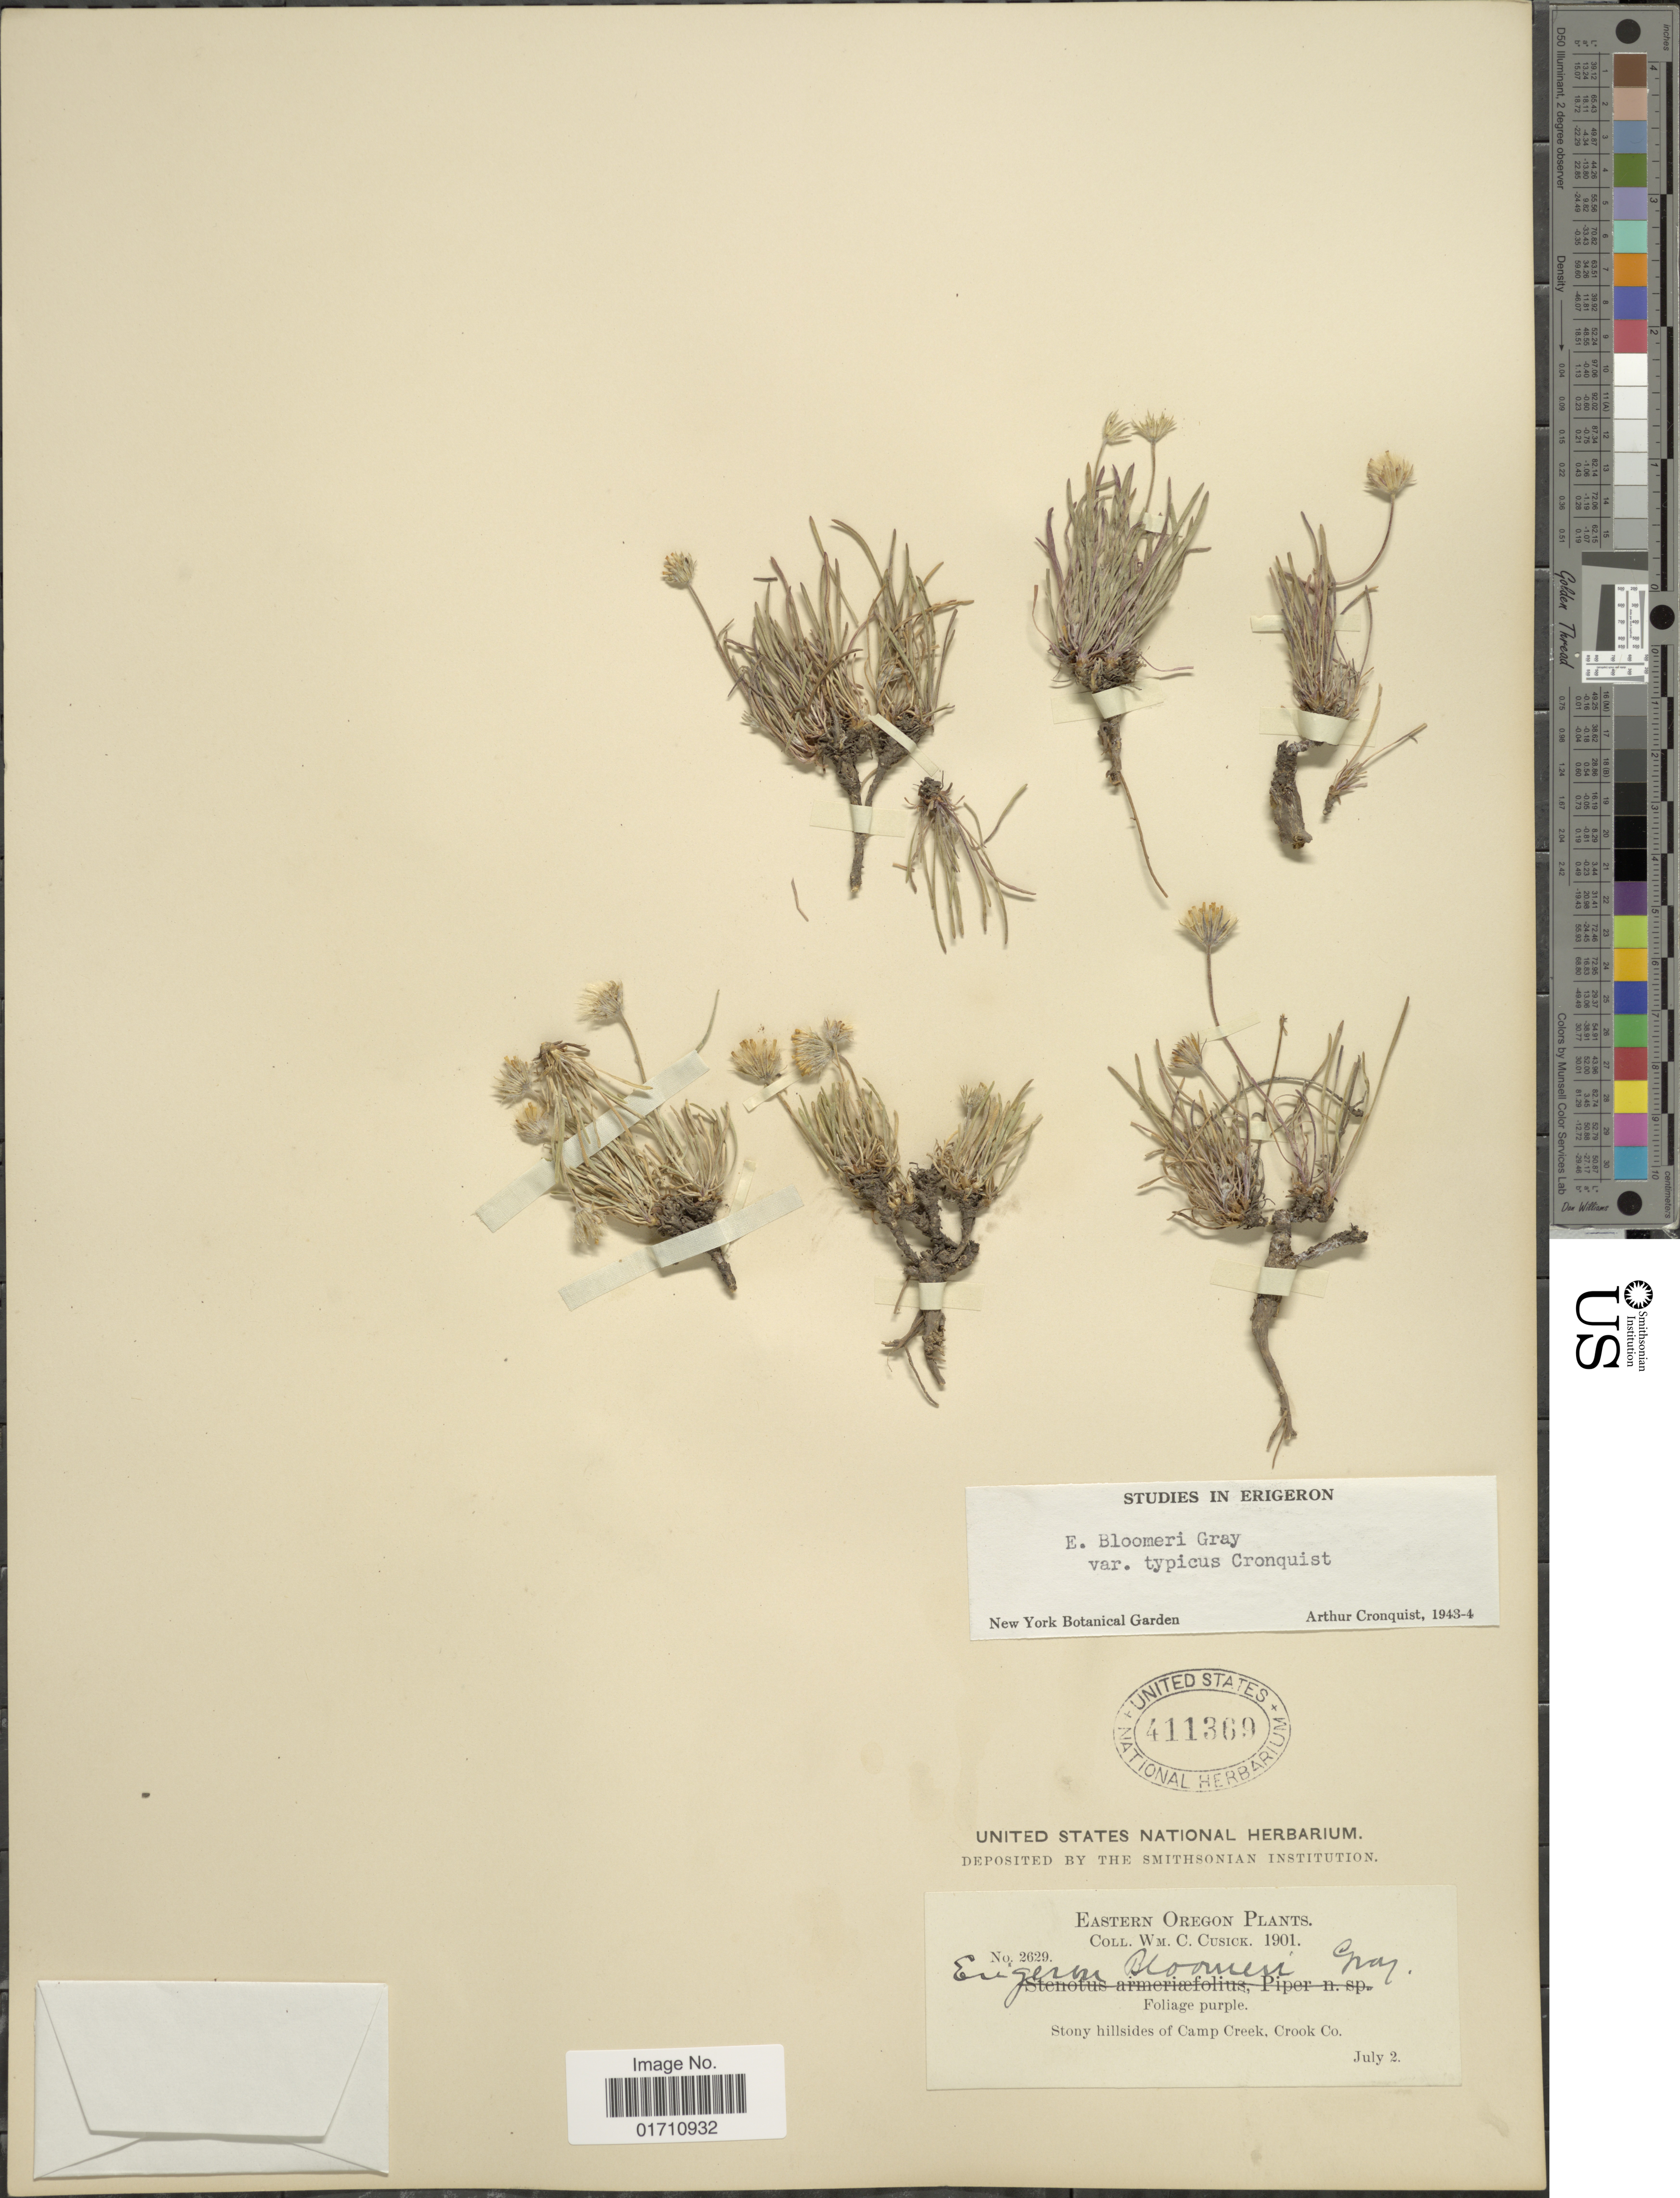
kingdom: Plantae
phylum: Tracheophyta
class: Magnoliopsida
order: Asterales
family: Asteraceae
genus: Erigeron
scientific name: Erigeron bloomeri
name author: A. Gray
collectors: W. C. Cusick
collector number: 2629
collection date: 1901-07-02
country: United States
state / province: Oregon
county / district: Crook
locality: Eastern Oregon, Stony hillsides of Camp Creek, crook Co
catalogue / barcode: US 411369